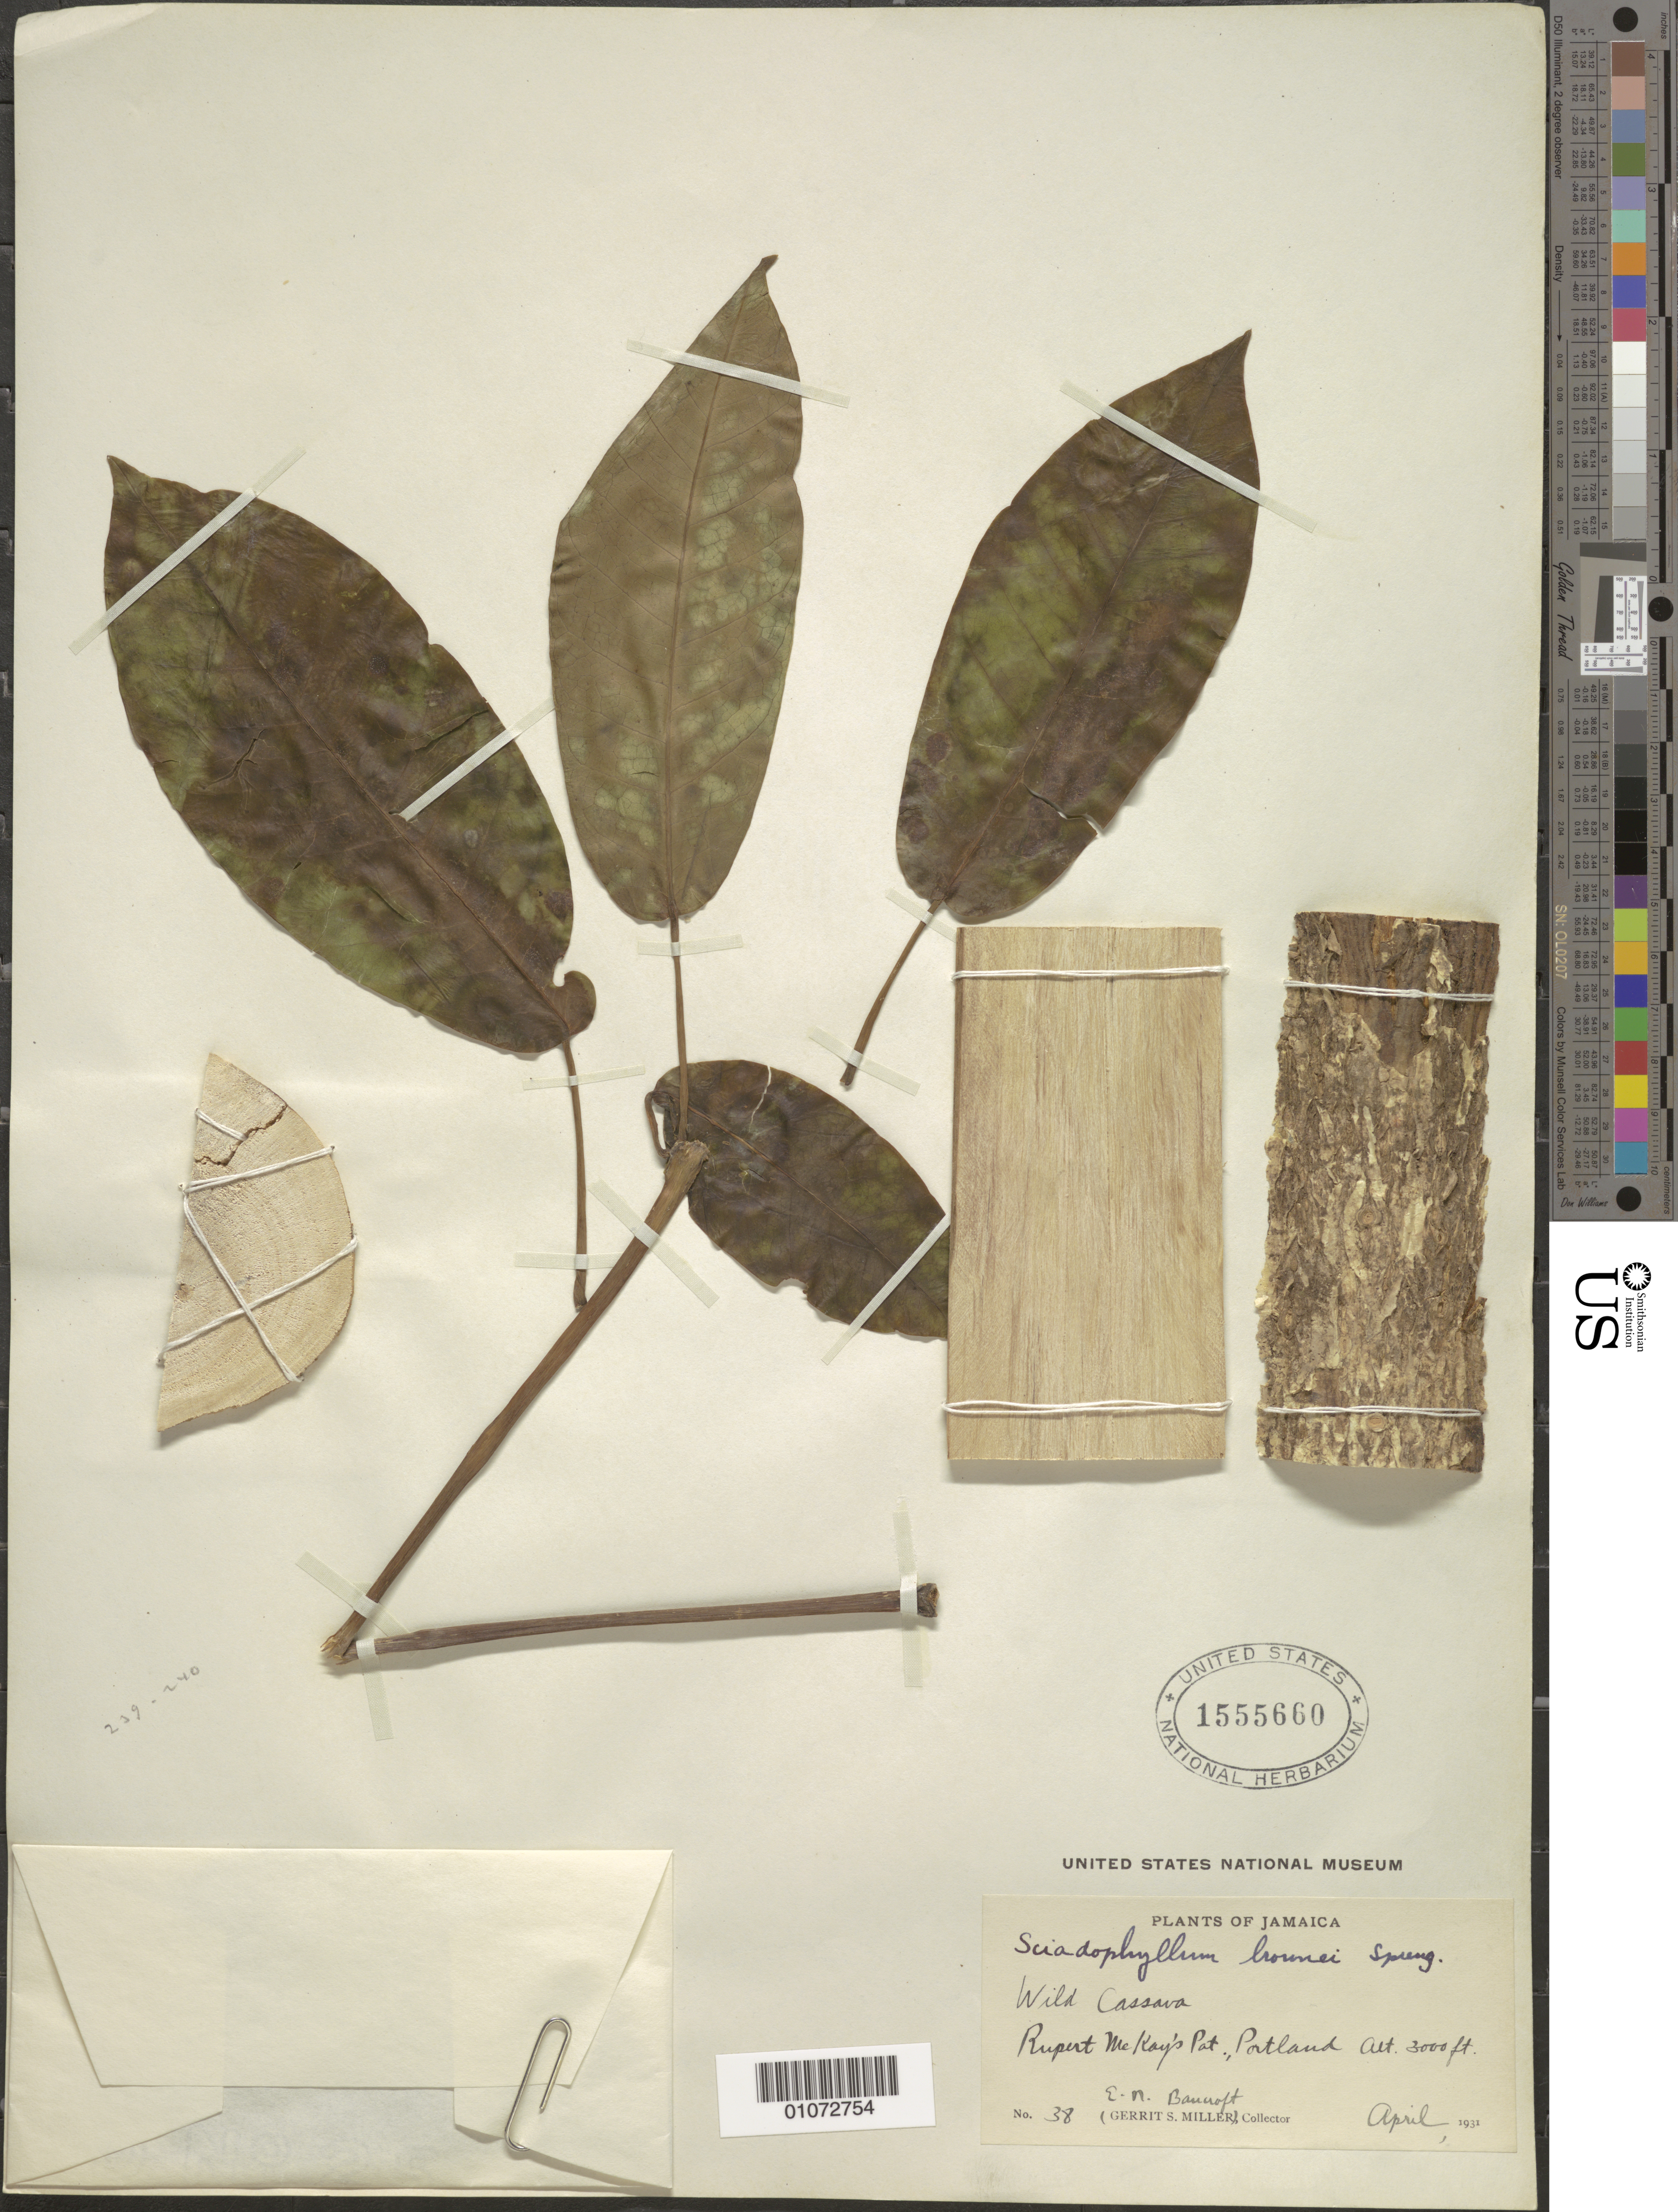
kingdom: Plantae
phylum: Tracheophyta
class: Magnoliopsida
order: Apiales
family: Araliaceae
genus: Schefflera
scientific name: Schefflera sciadophyllum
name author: Harms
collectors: G. S. Miller & E. Bancroft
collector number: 38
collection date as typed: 01 Apr 1931 to 30 Apr 1931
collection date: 1931-04-01/1931-04-30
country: Jamaica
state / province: Portland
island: Jamaica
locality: Rupert McKay's Pat.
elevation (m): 914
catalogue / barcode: US 1555660